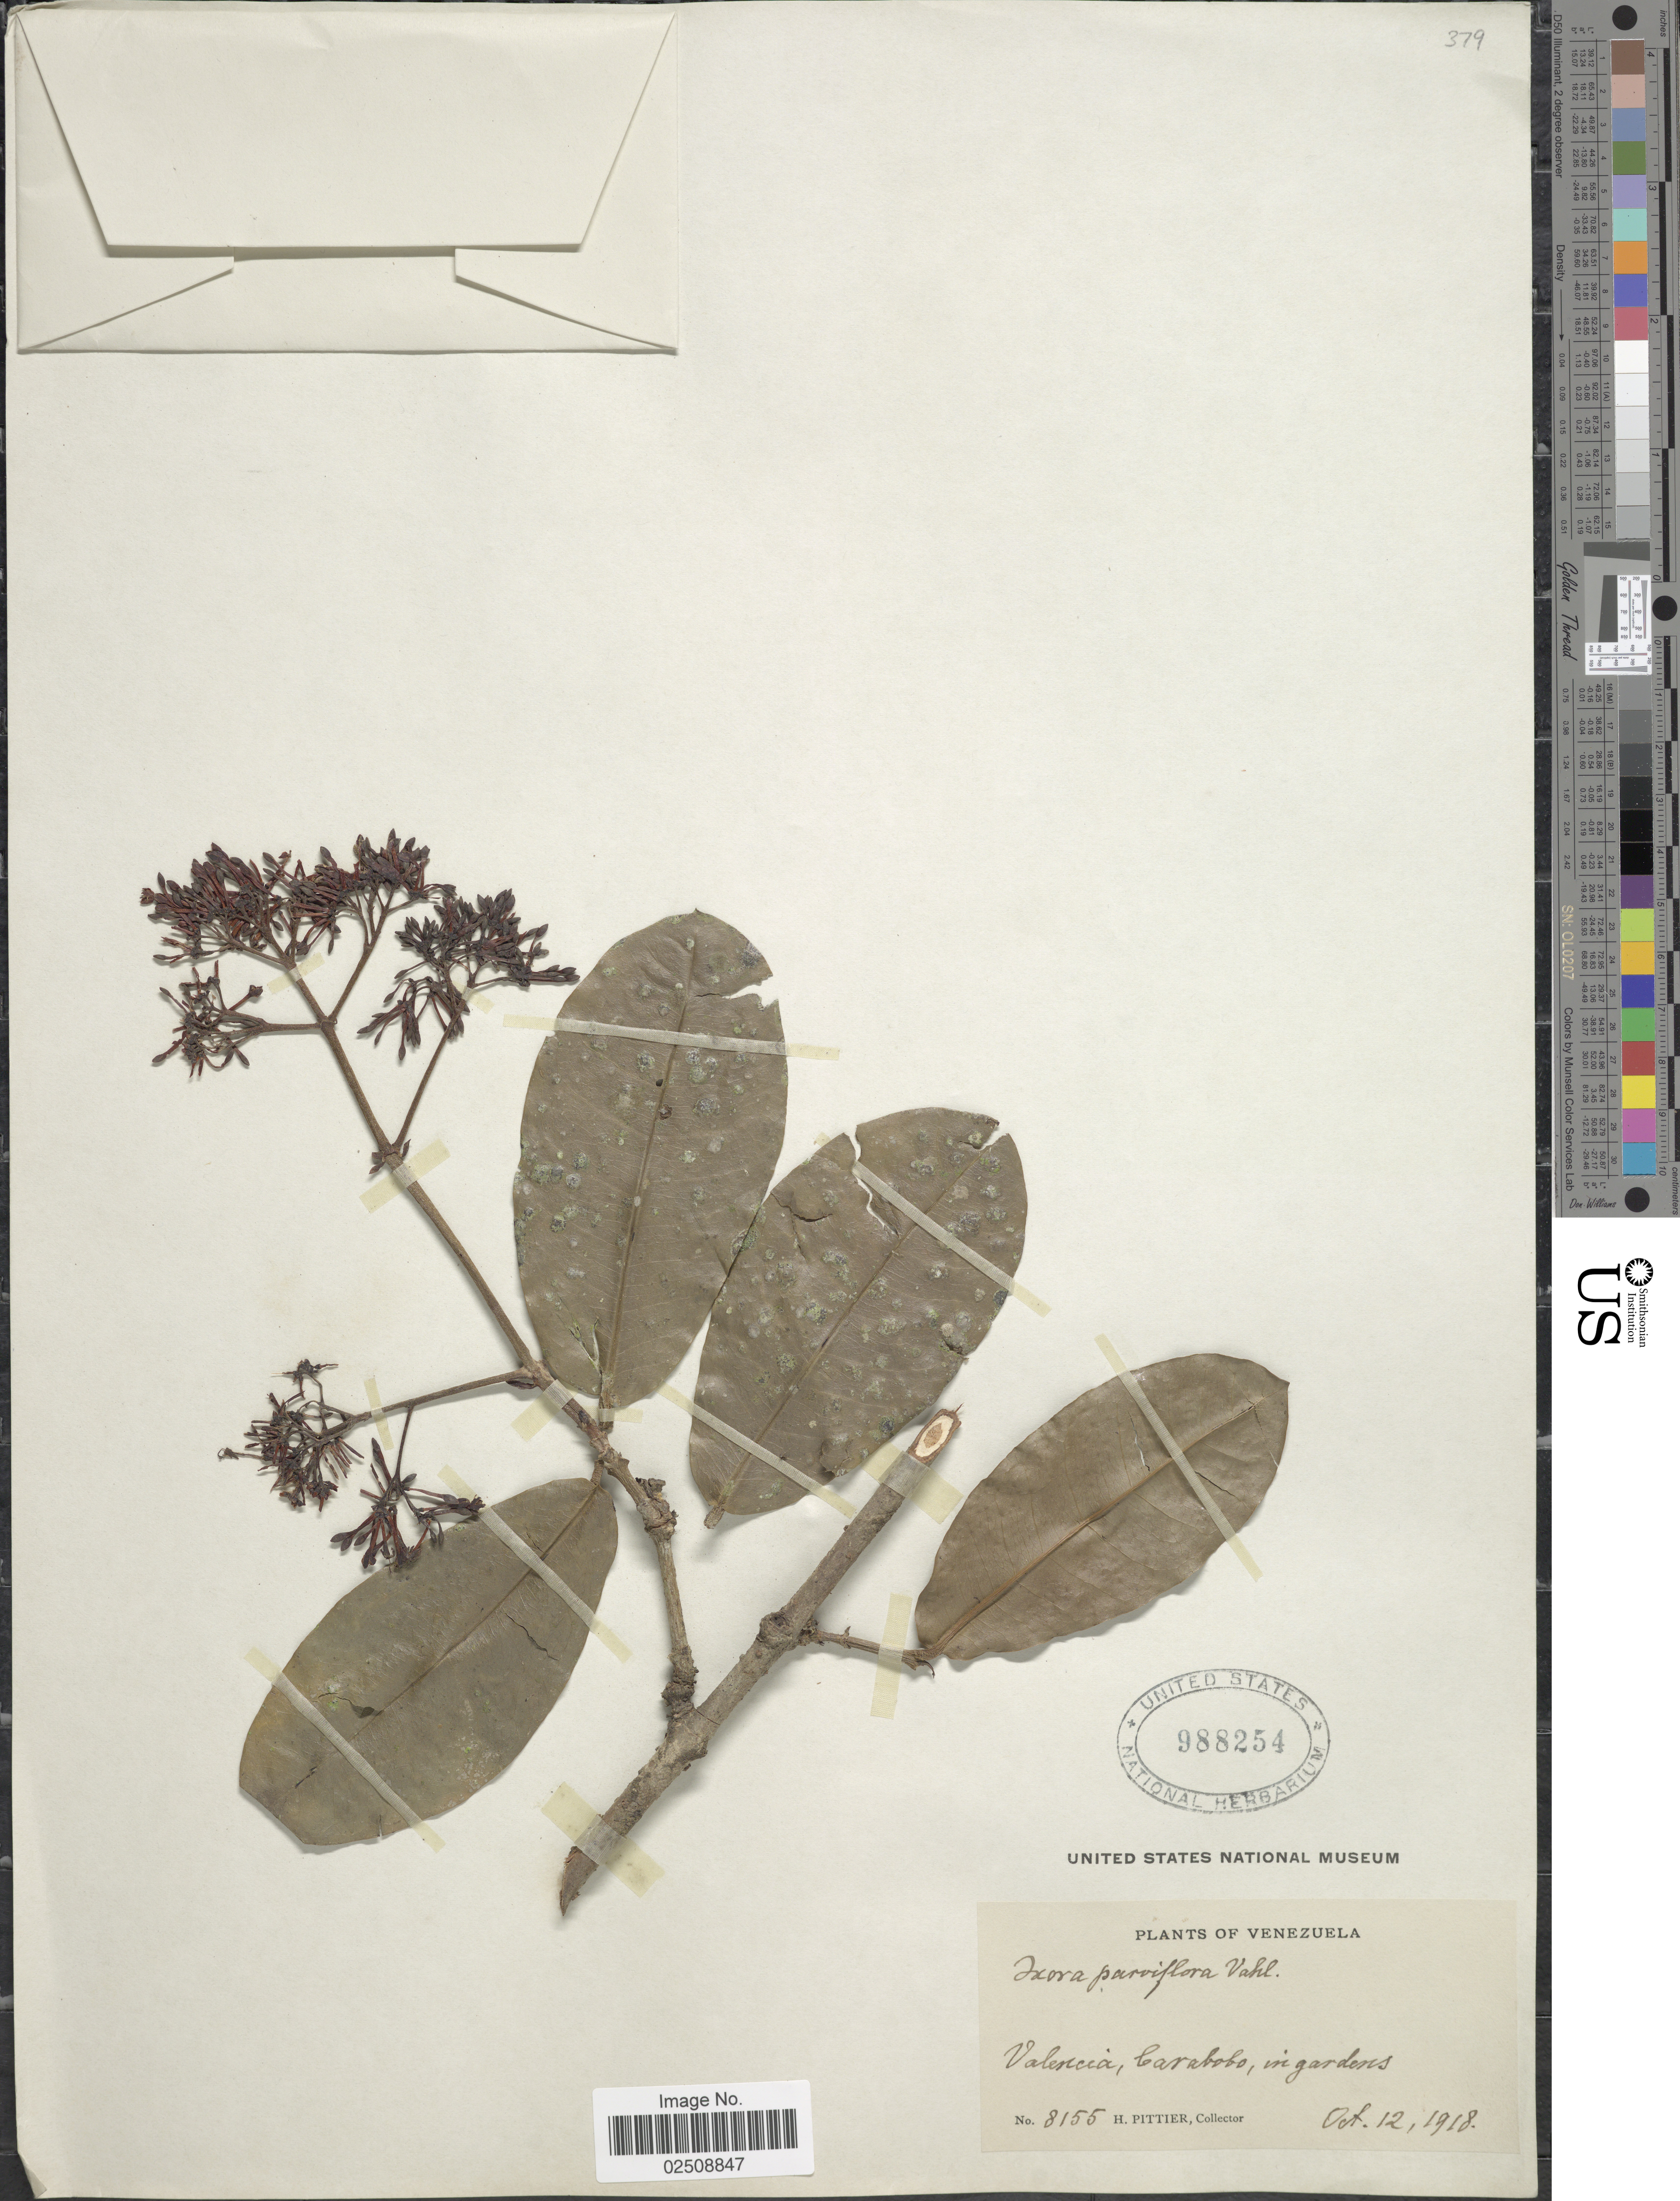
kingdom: Plantae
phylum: Tracheophyta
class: Magnoliopsida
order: Gentianales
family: Rubiaceae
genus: Ixora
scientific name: Ixora parviflora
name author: Vahl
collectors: H. F. Pittier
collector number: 8155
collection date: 1918-10-12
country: Venezuela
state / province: Carabobo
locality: Valencia, Carabobo, in gardens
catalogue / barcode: US 988254